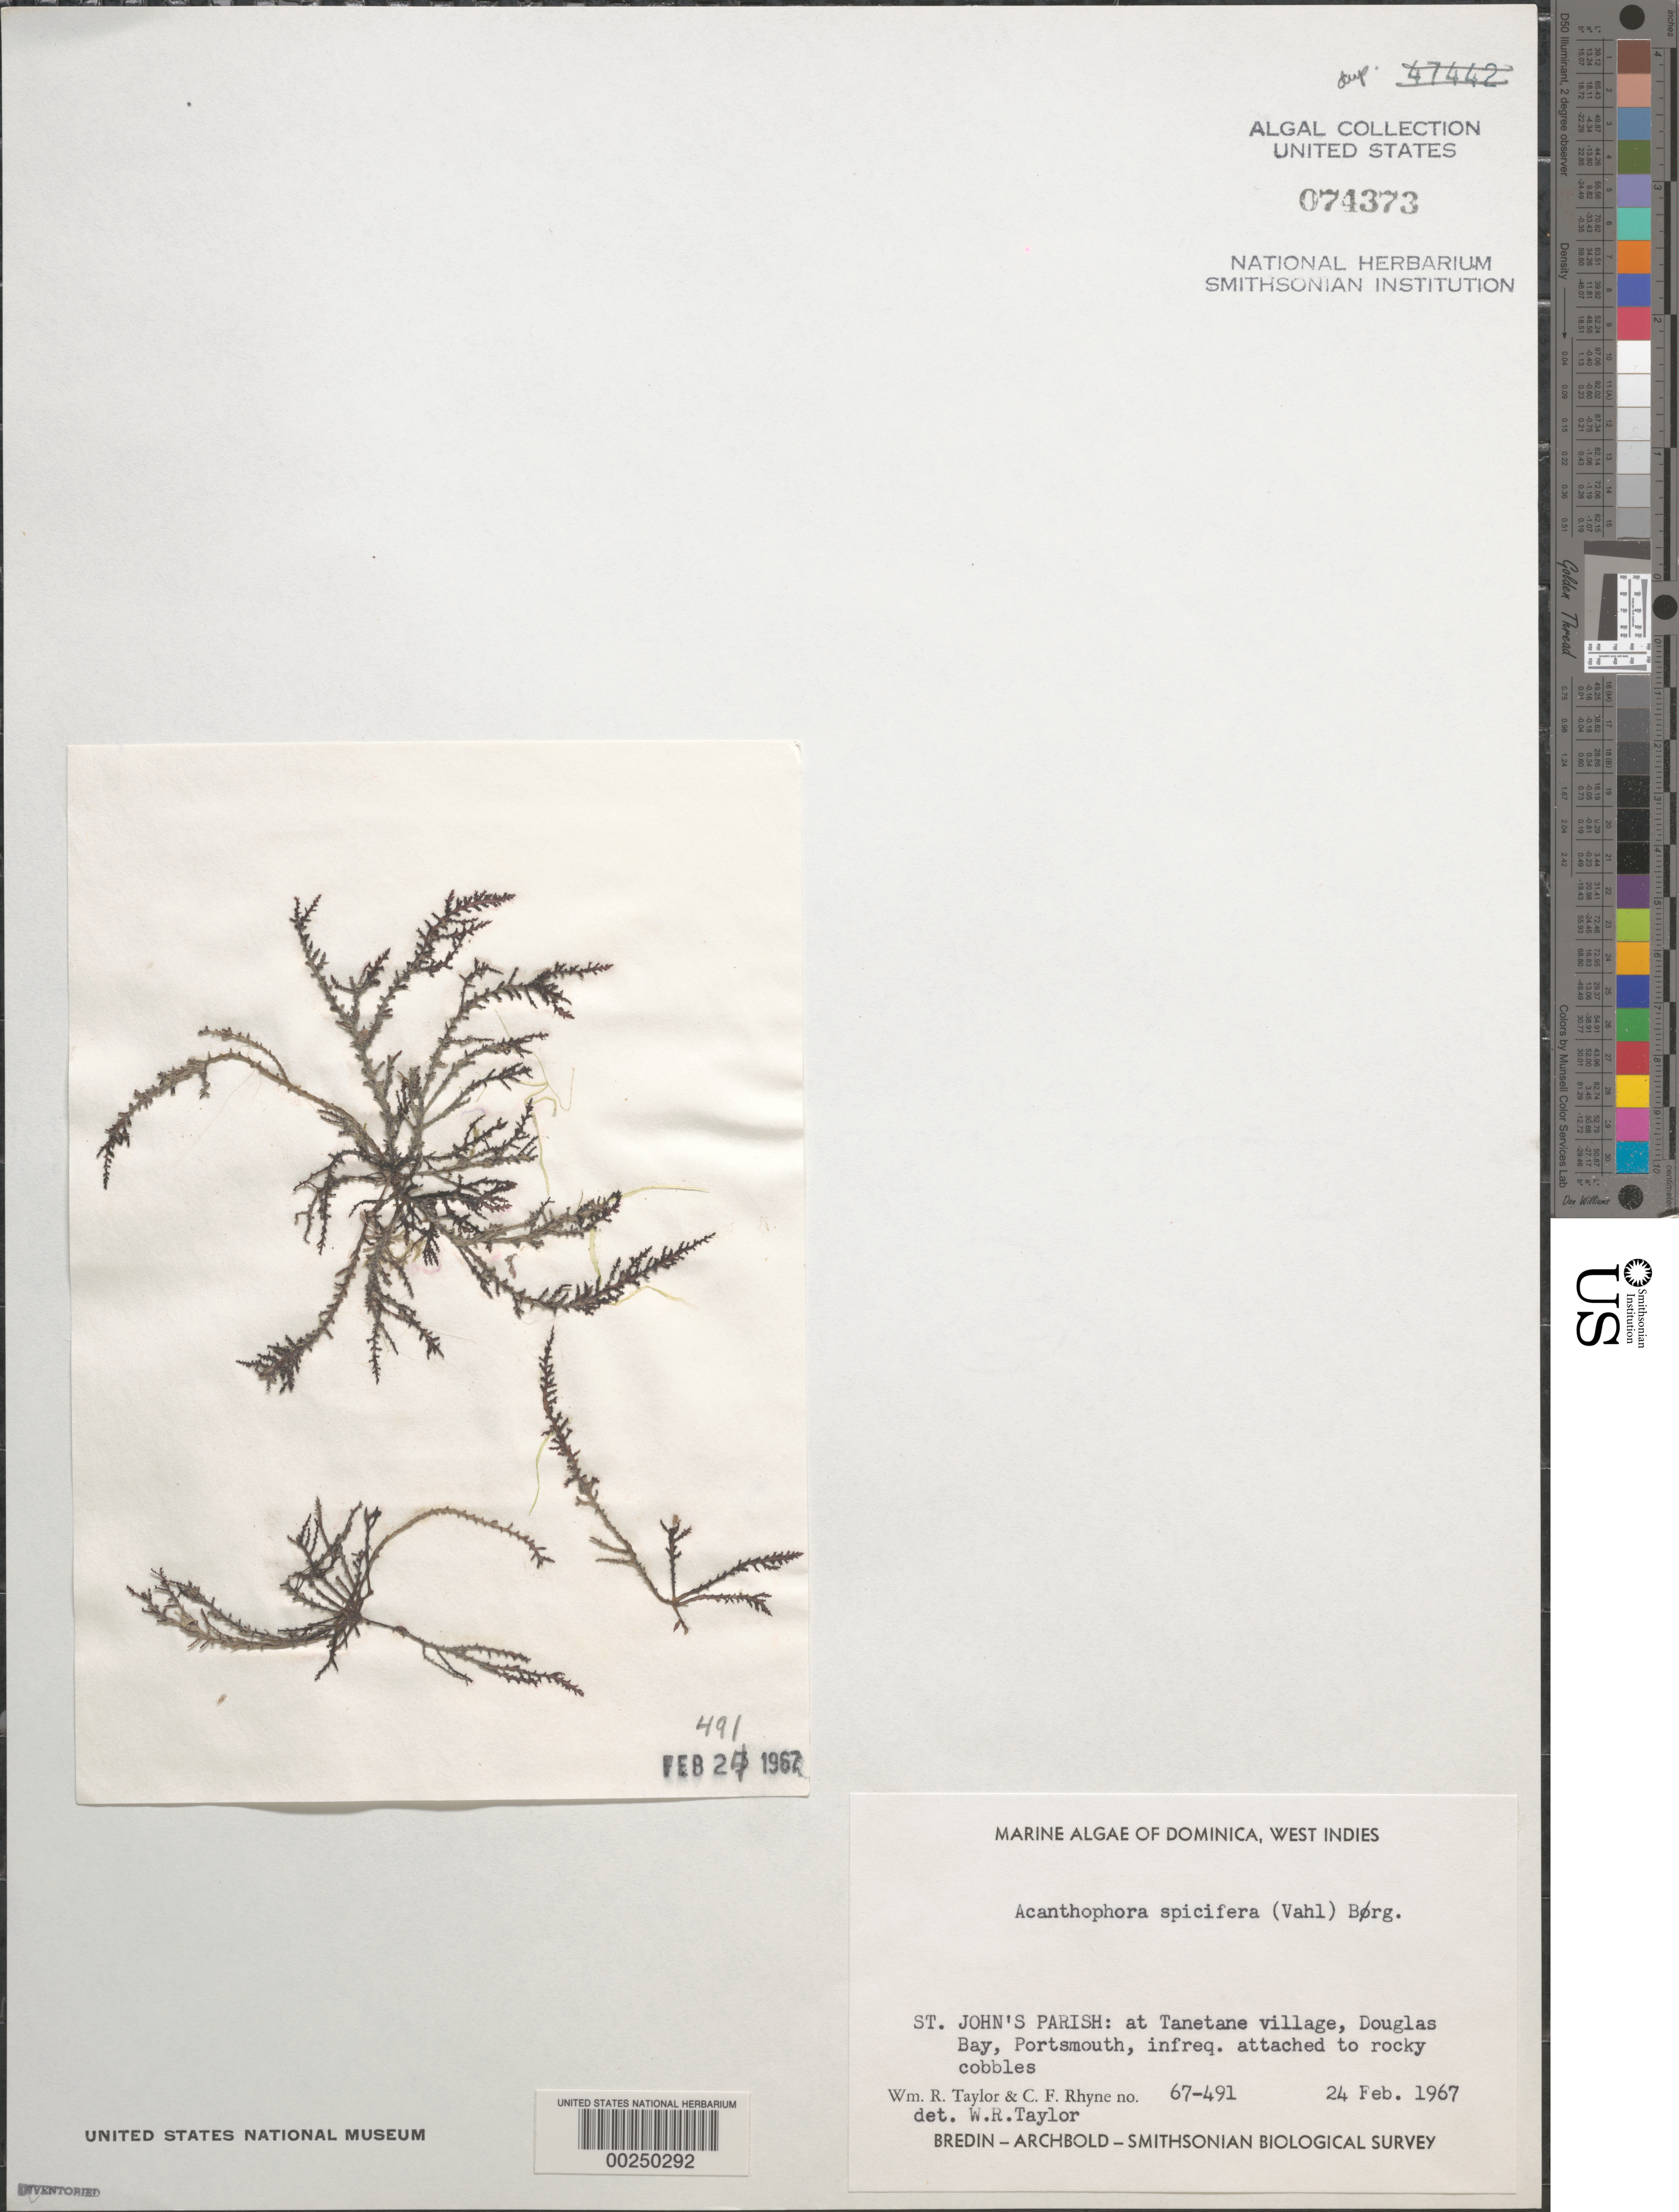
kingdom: Plantae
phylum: Rhodophyta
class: Florideophyceae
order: Ceramiales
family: Rhodomelaceae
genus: Acanthophora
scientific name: Acanthophora spicifera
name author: (Vahl) Børgesen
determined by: Taylor, William R.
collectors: W. R. Taylor & C. Rhyne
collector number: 67-491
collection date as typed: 24 Feb 1967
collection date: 1967-02-24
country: Dominica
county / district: St. John's Parish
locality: Portsmouth, Douglas Bay, Tanetane village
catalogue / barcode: US 74373